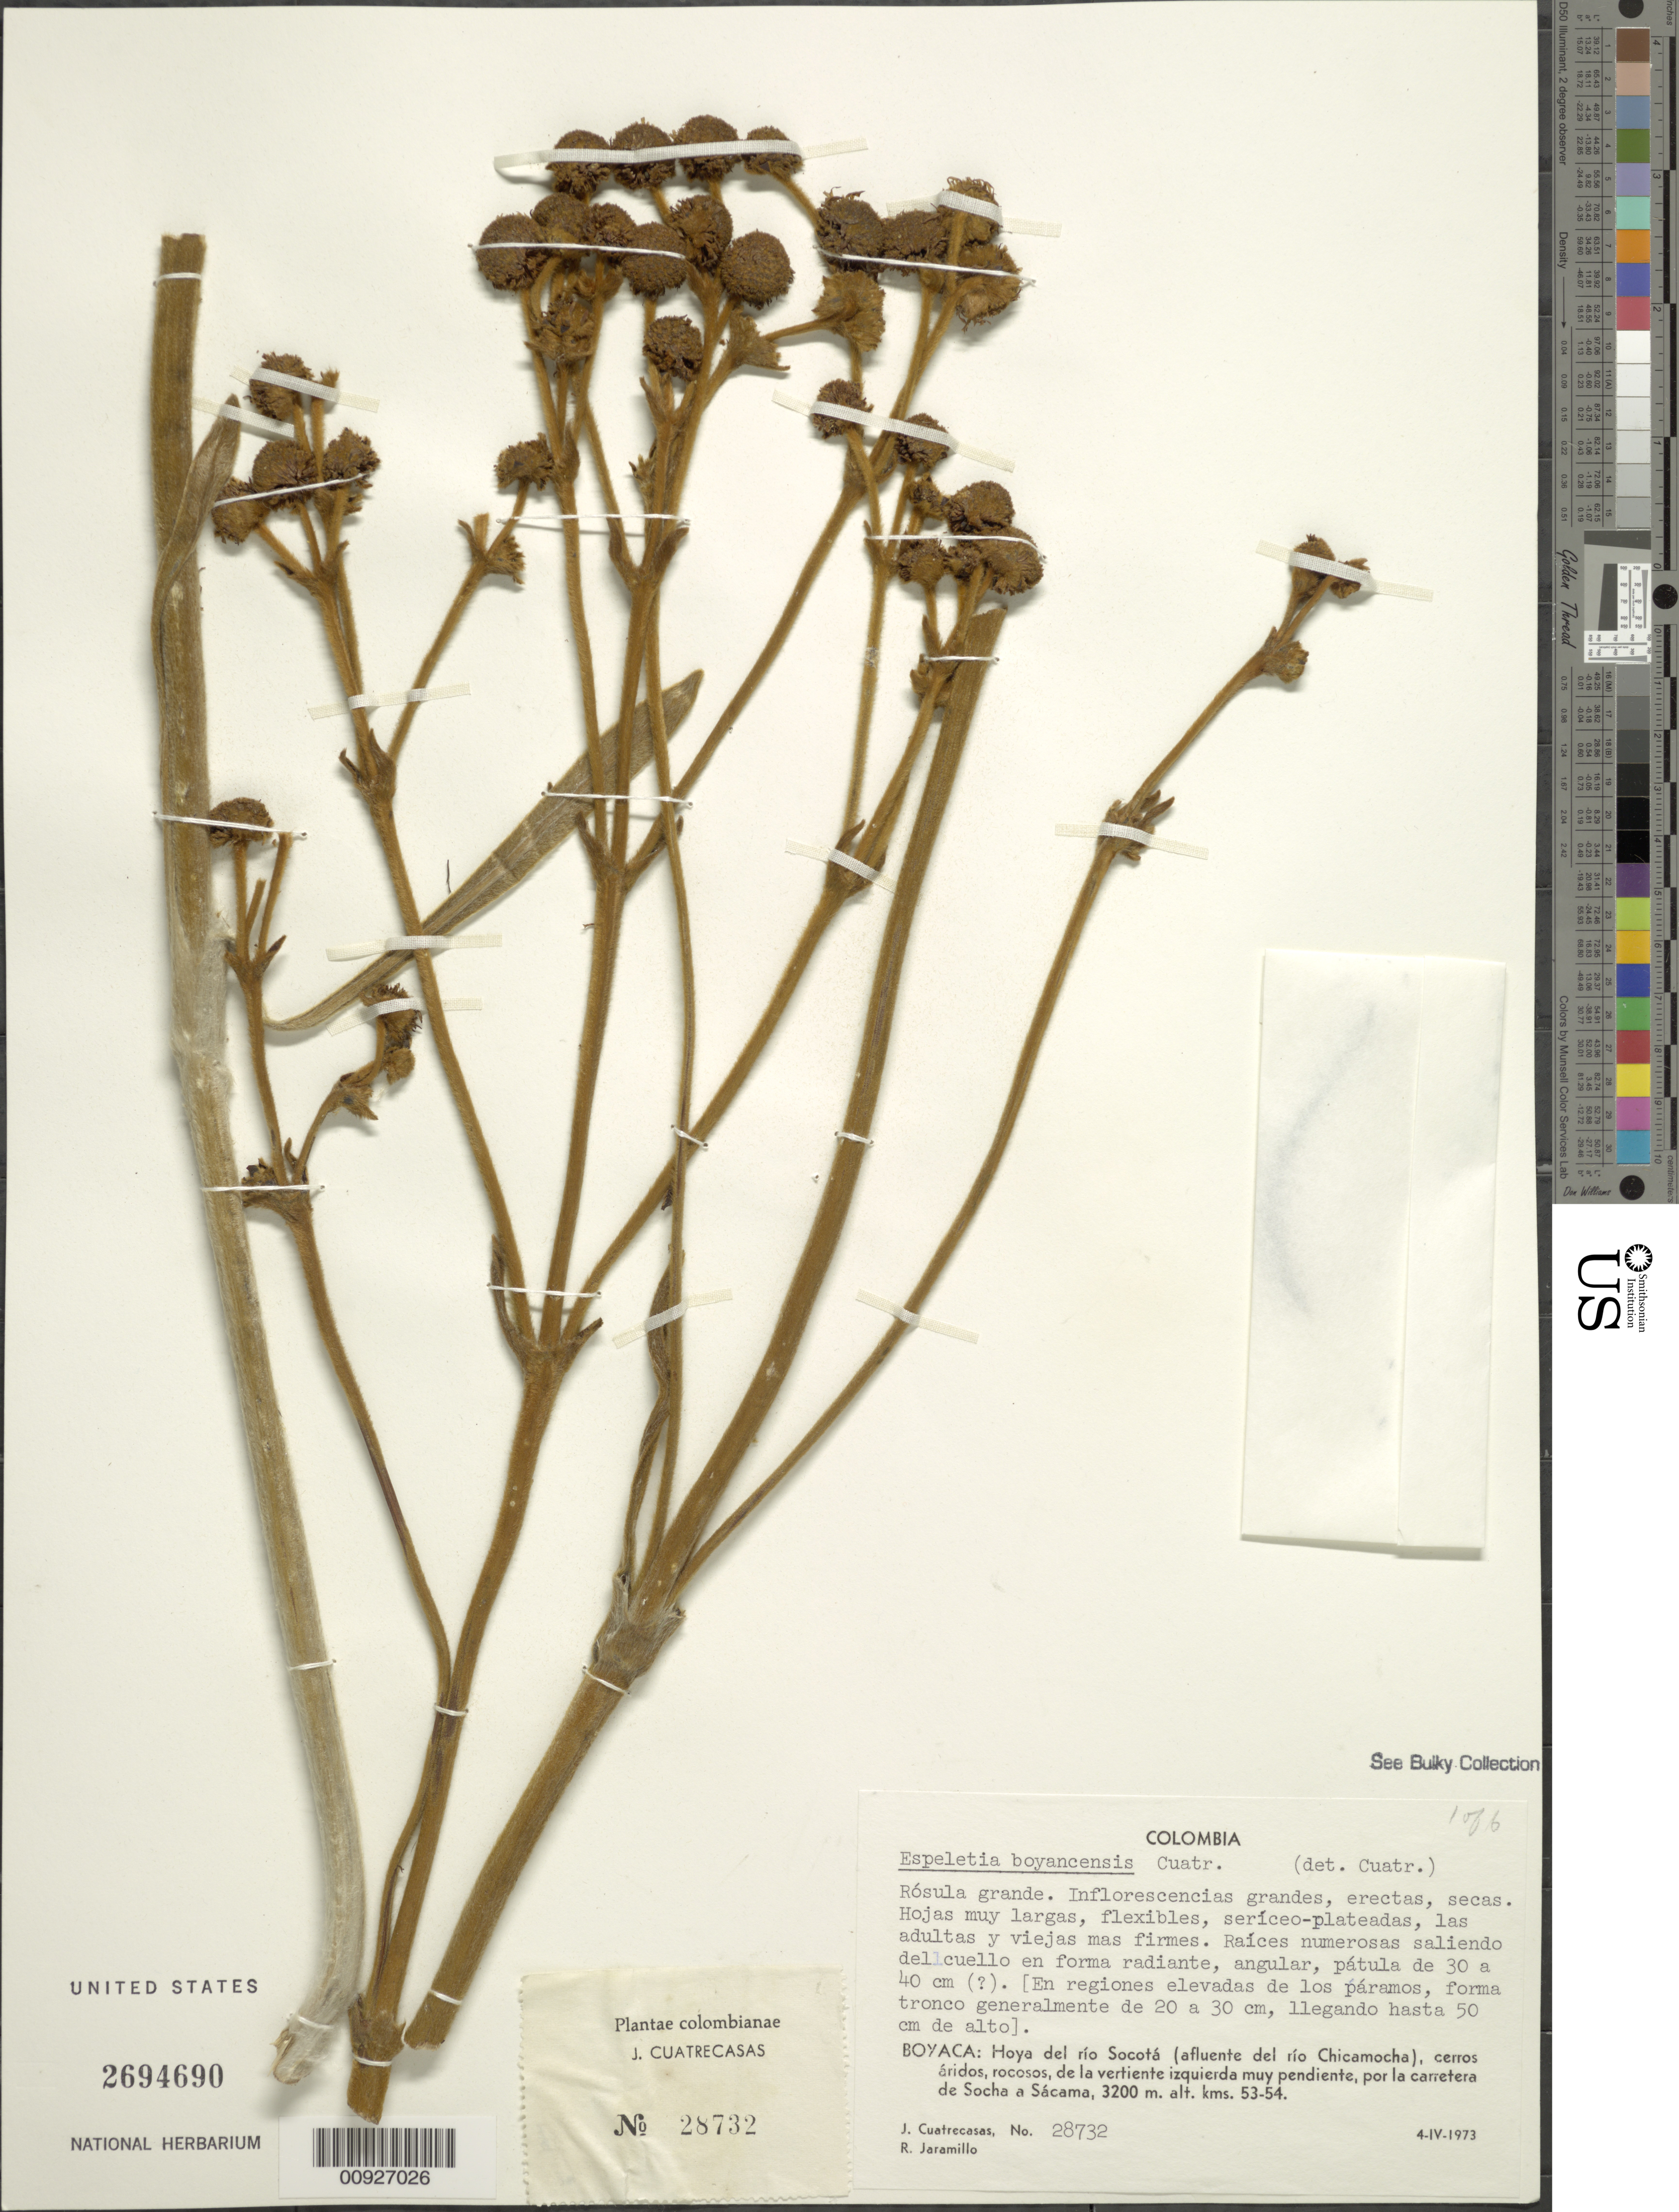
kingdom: Plantae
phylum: Tracheophyta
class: Magnoliopsida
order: Asterales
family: Asteraceae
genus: Espeletia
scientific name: Espeletia boyacensis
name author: Cuatrec.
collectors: J. Cuatrecasas & R. Jaramillo M.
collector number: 28732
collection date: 1973-04-04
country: Colombia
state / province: Boyacá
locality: Hoya del río Socotá (afluente del río Chicamocha) cerros áridos, rocosos, de la ladera izquierda muy pendiente, por la carrtera de Socha a Sácama.Kms. 53-55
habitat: Cerros áridos, rocosos.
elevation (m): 3200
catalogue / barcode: US 2694690